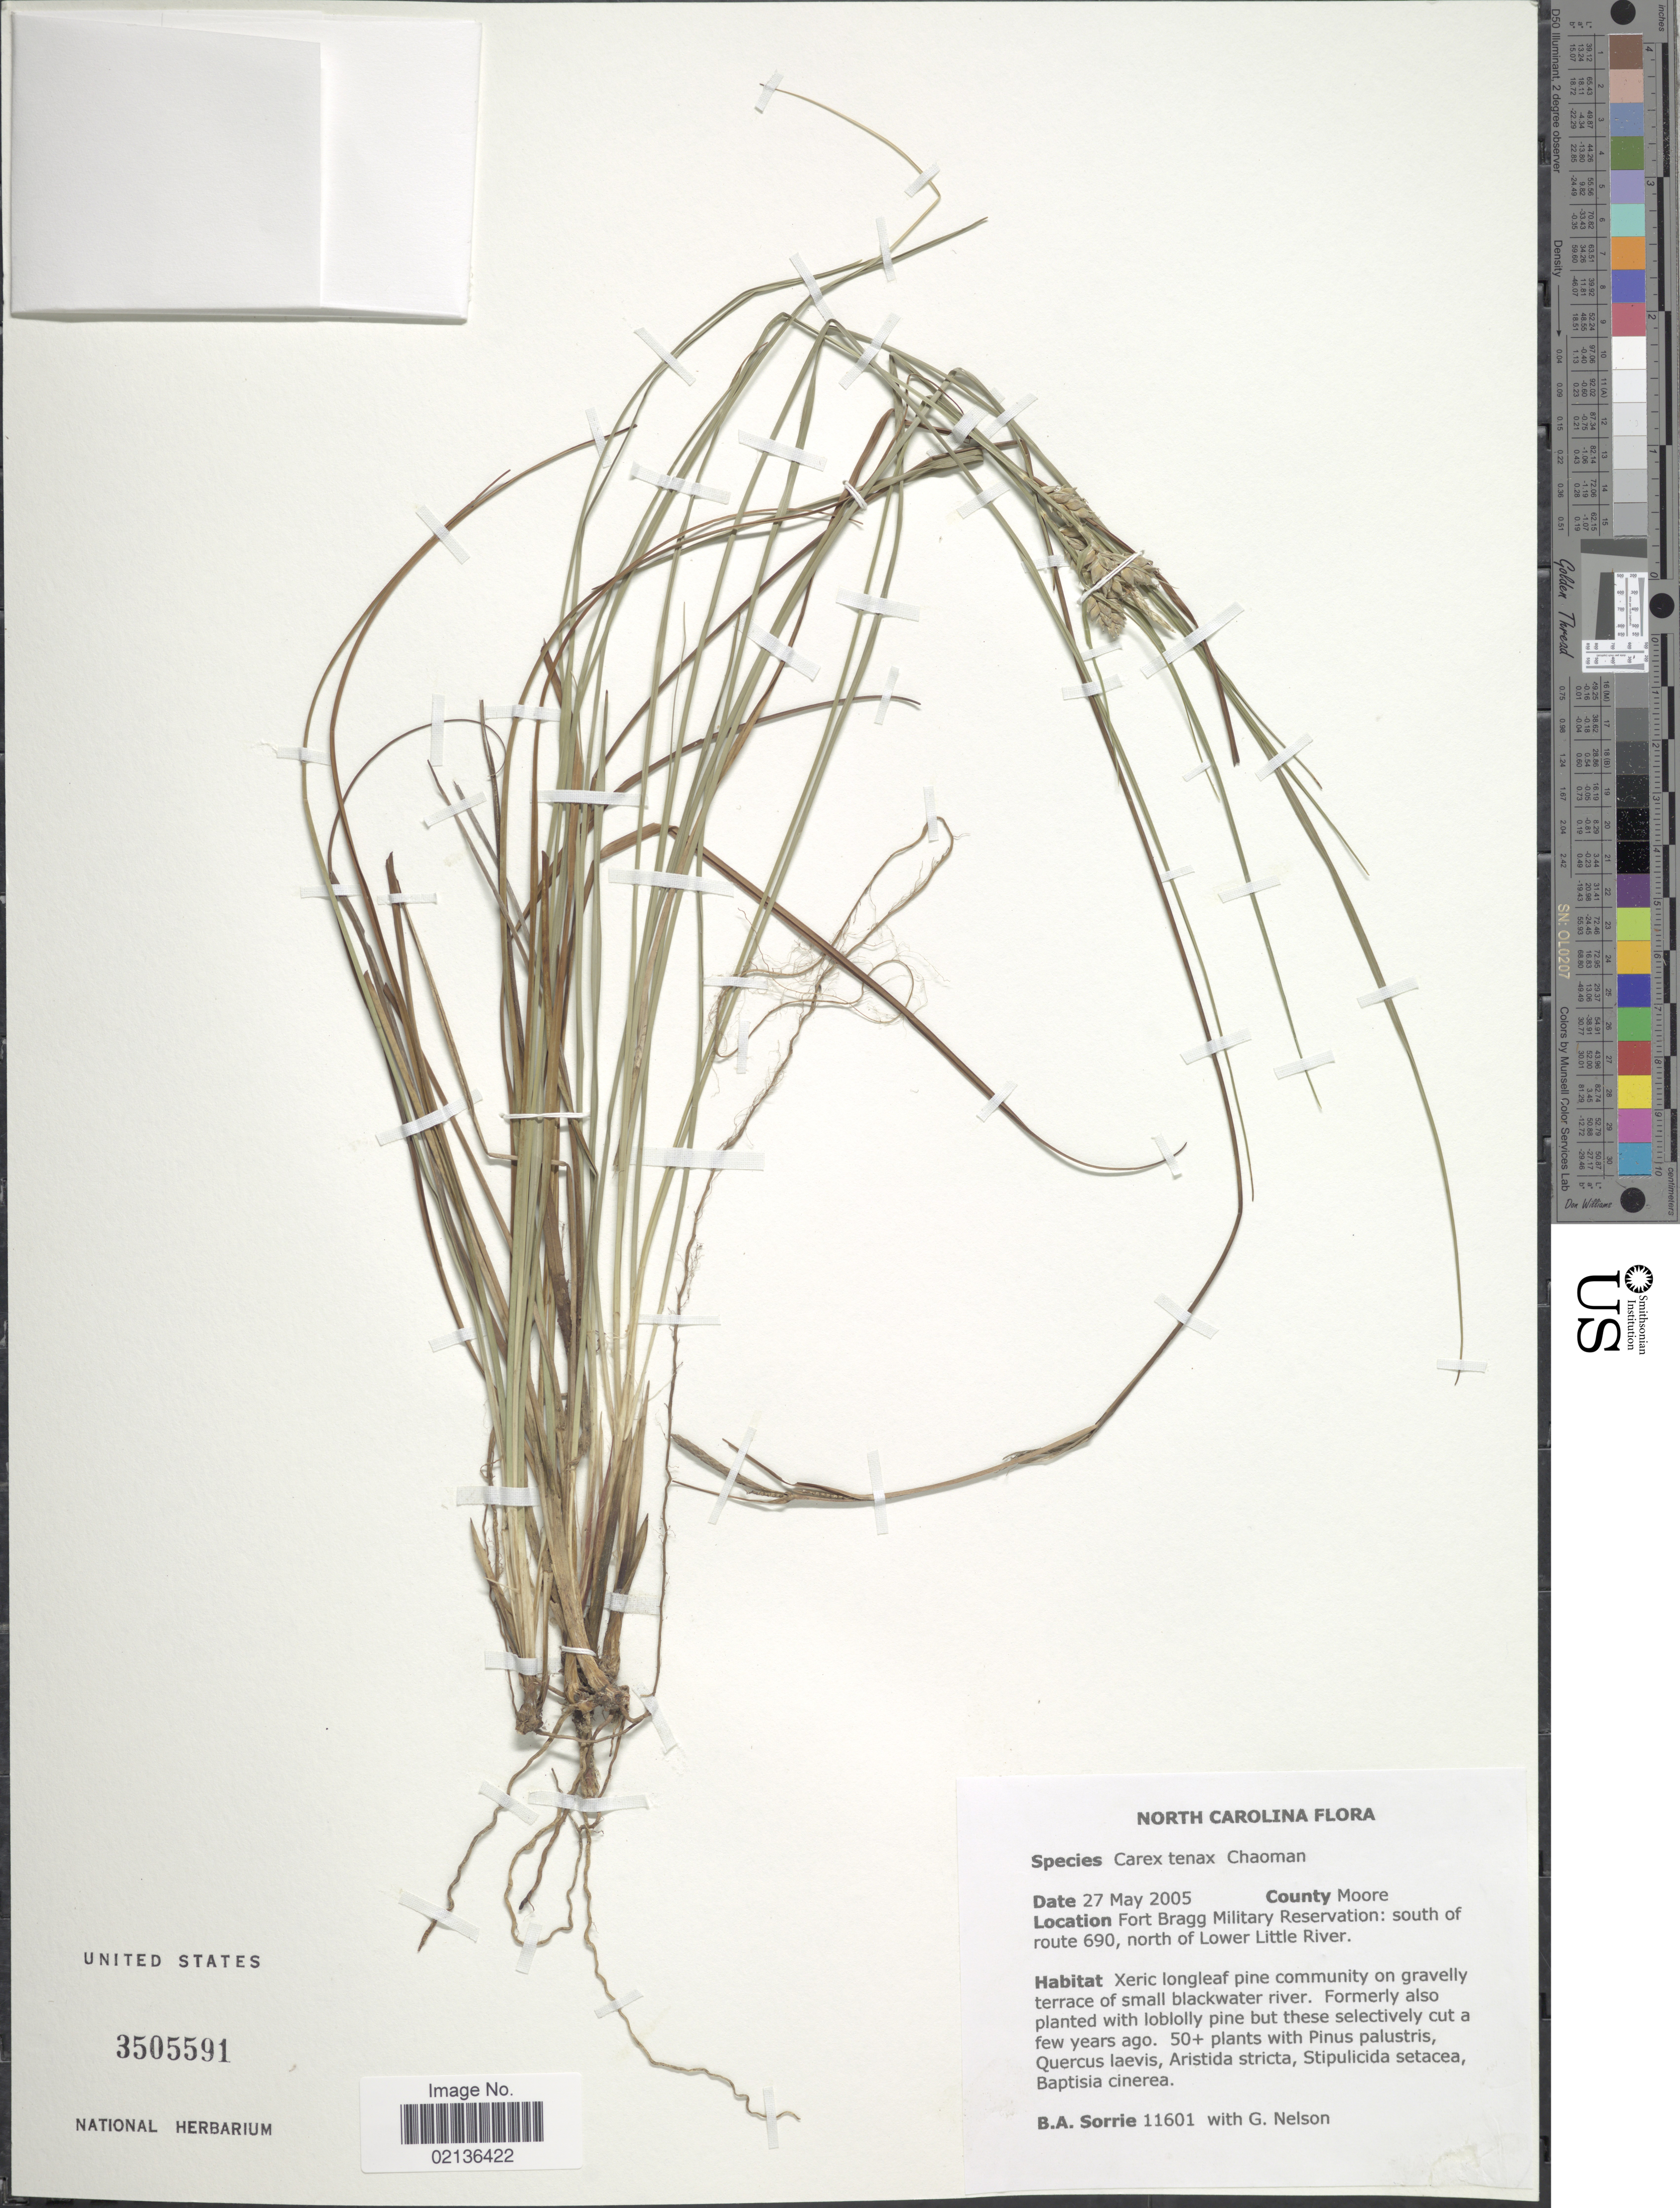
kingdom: Plantae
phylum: Tracheophyta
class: Liliopsida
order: Poales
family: Cyperaceae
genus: Carex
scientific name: Carex tenax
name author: Chapm. ex Dewey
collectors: B. Sorrie & G. Nelson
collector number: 11601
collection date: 2005-05-27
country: United States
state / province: North Carolina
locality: Fort Bragg Military Reservation: south of route 690, north of Lower Little River, County Moore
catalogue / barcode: US 3505591